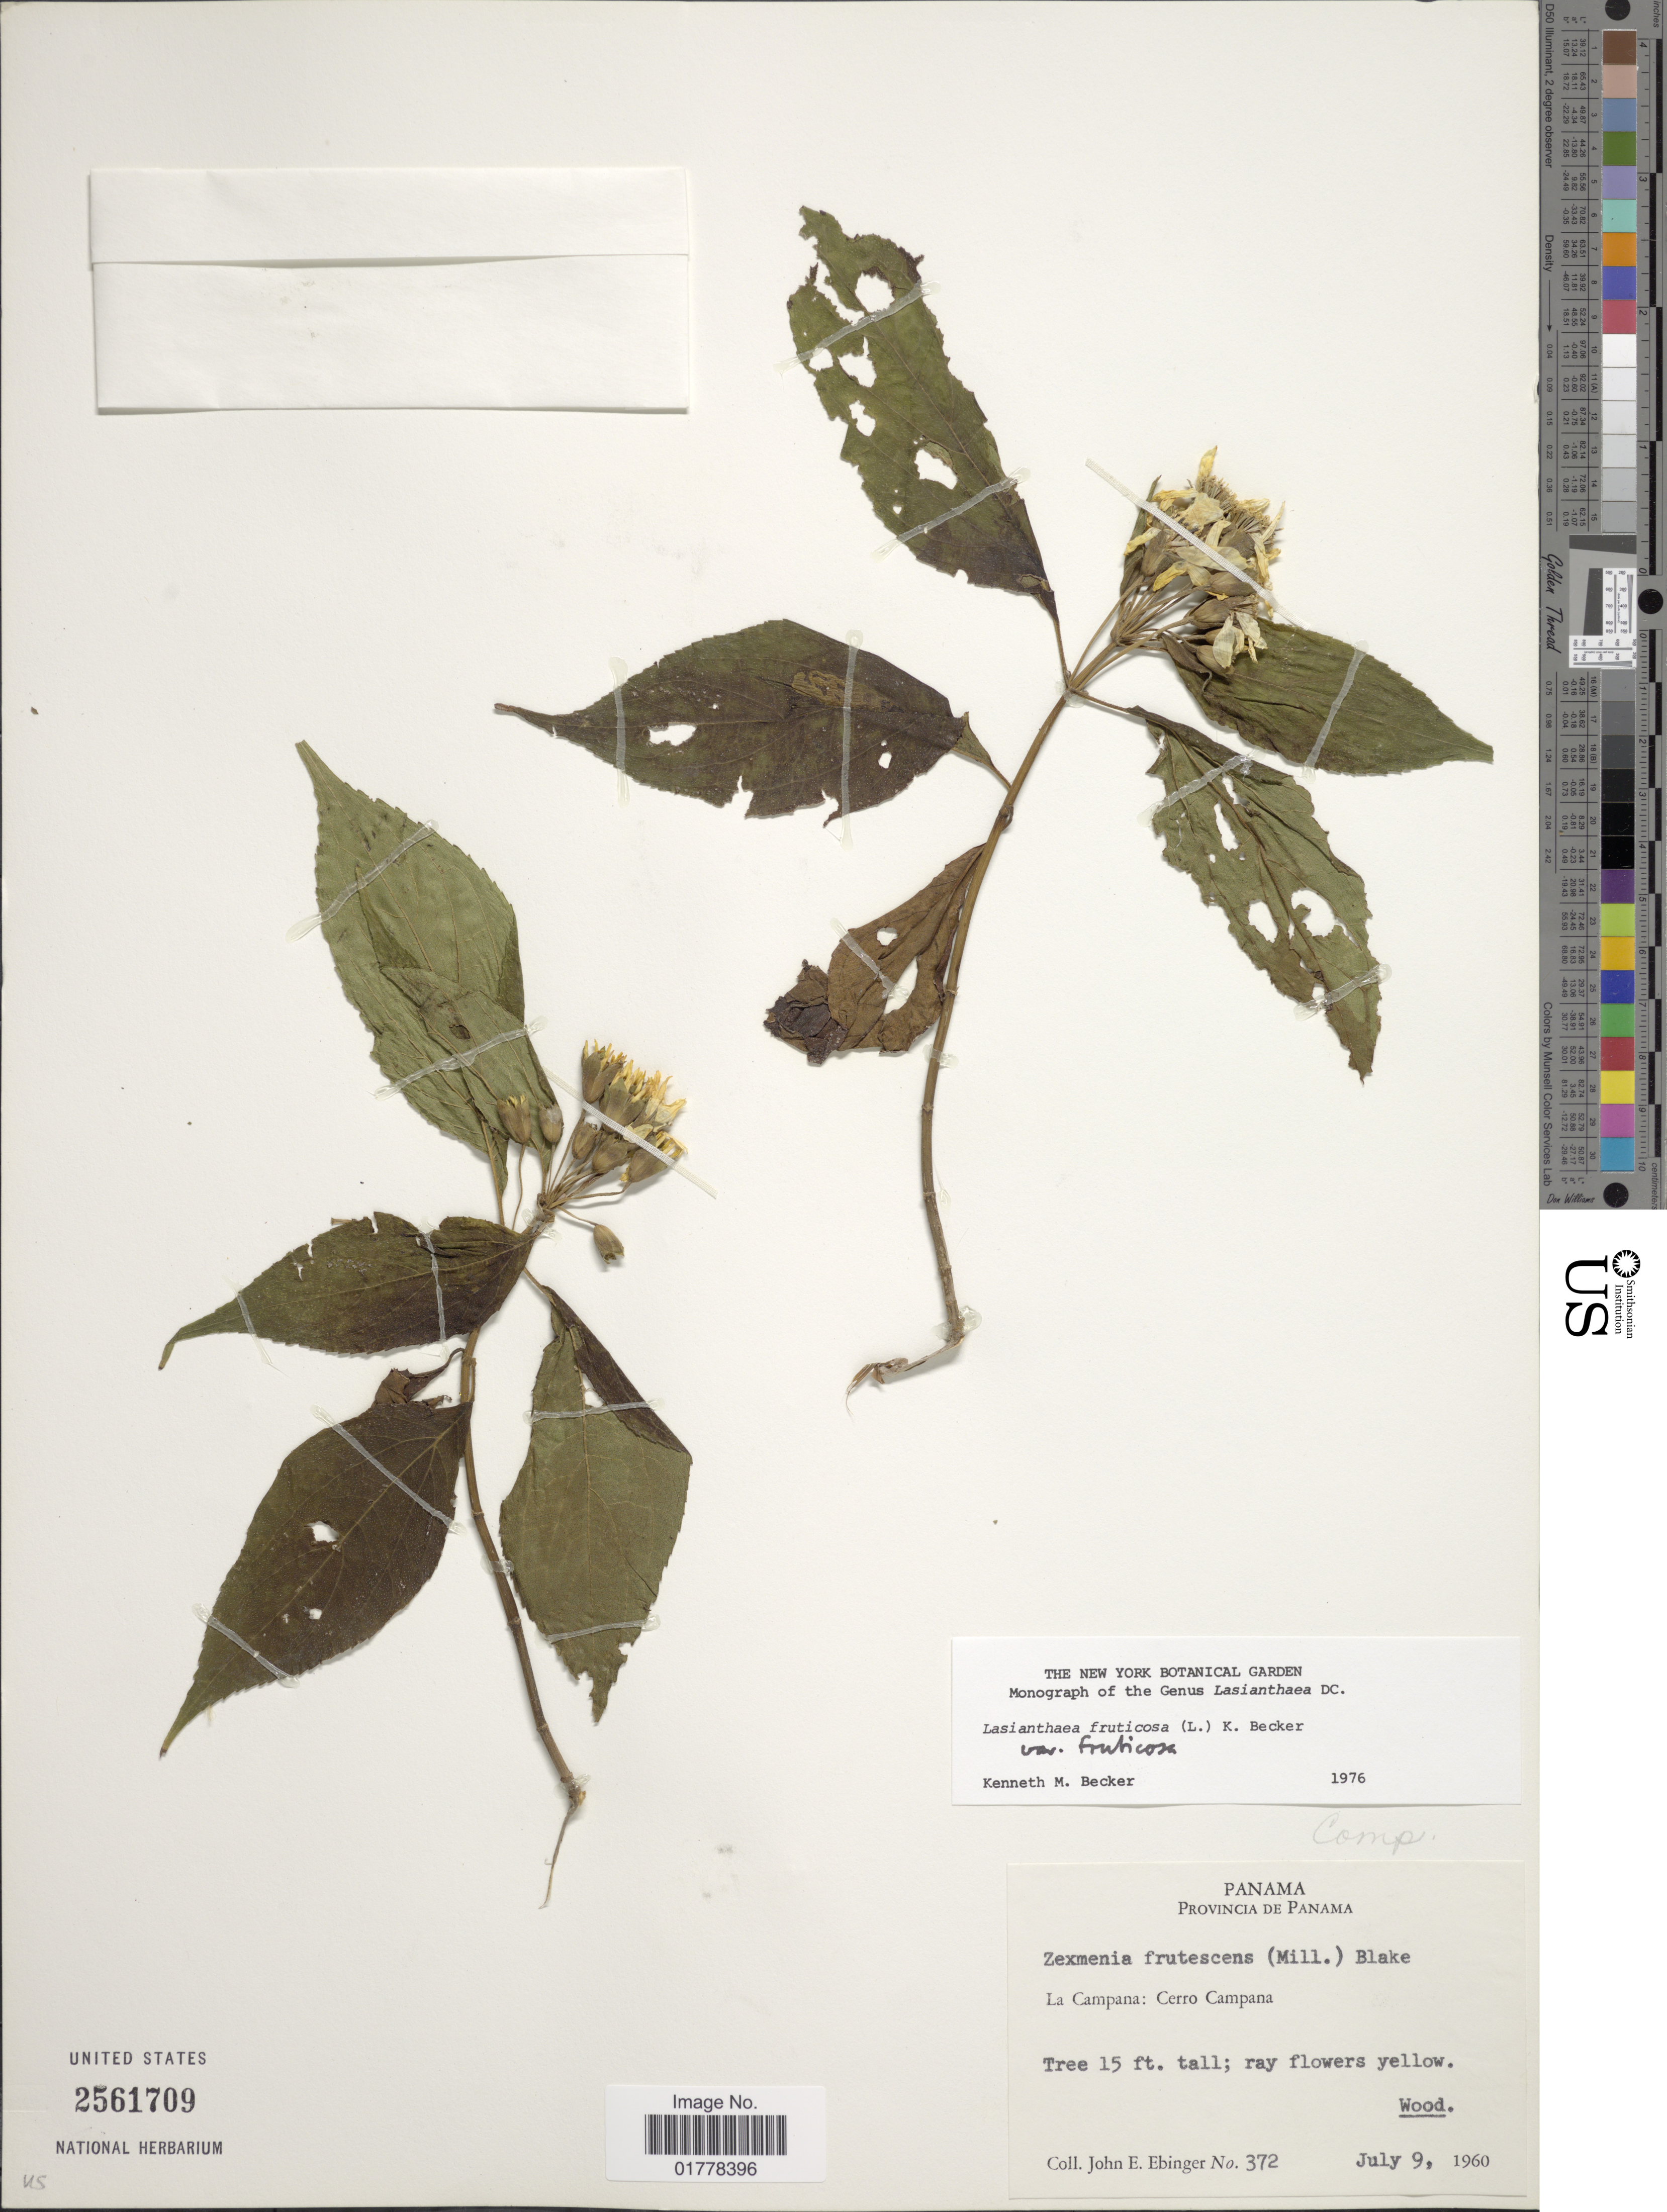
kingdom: Plantae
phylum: Tracheophyta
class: Magnoliopsida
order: Asterales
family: Asteraceae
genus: Lasianthaea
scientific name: Lasianthaea fruticosa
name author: (L.) K.M. Becker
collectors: J. Ebinger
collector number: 372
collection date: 1960-07-09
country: Panama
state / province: Panamá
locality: Panama. Provincia de Panama. La Campana: Cerro Campana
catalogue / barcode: US 2561709